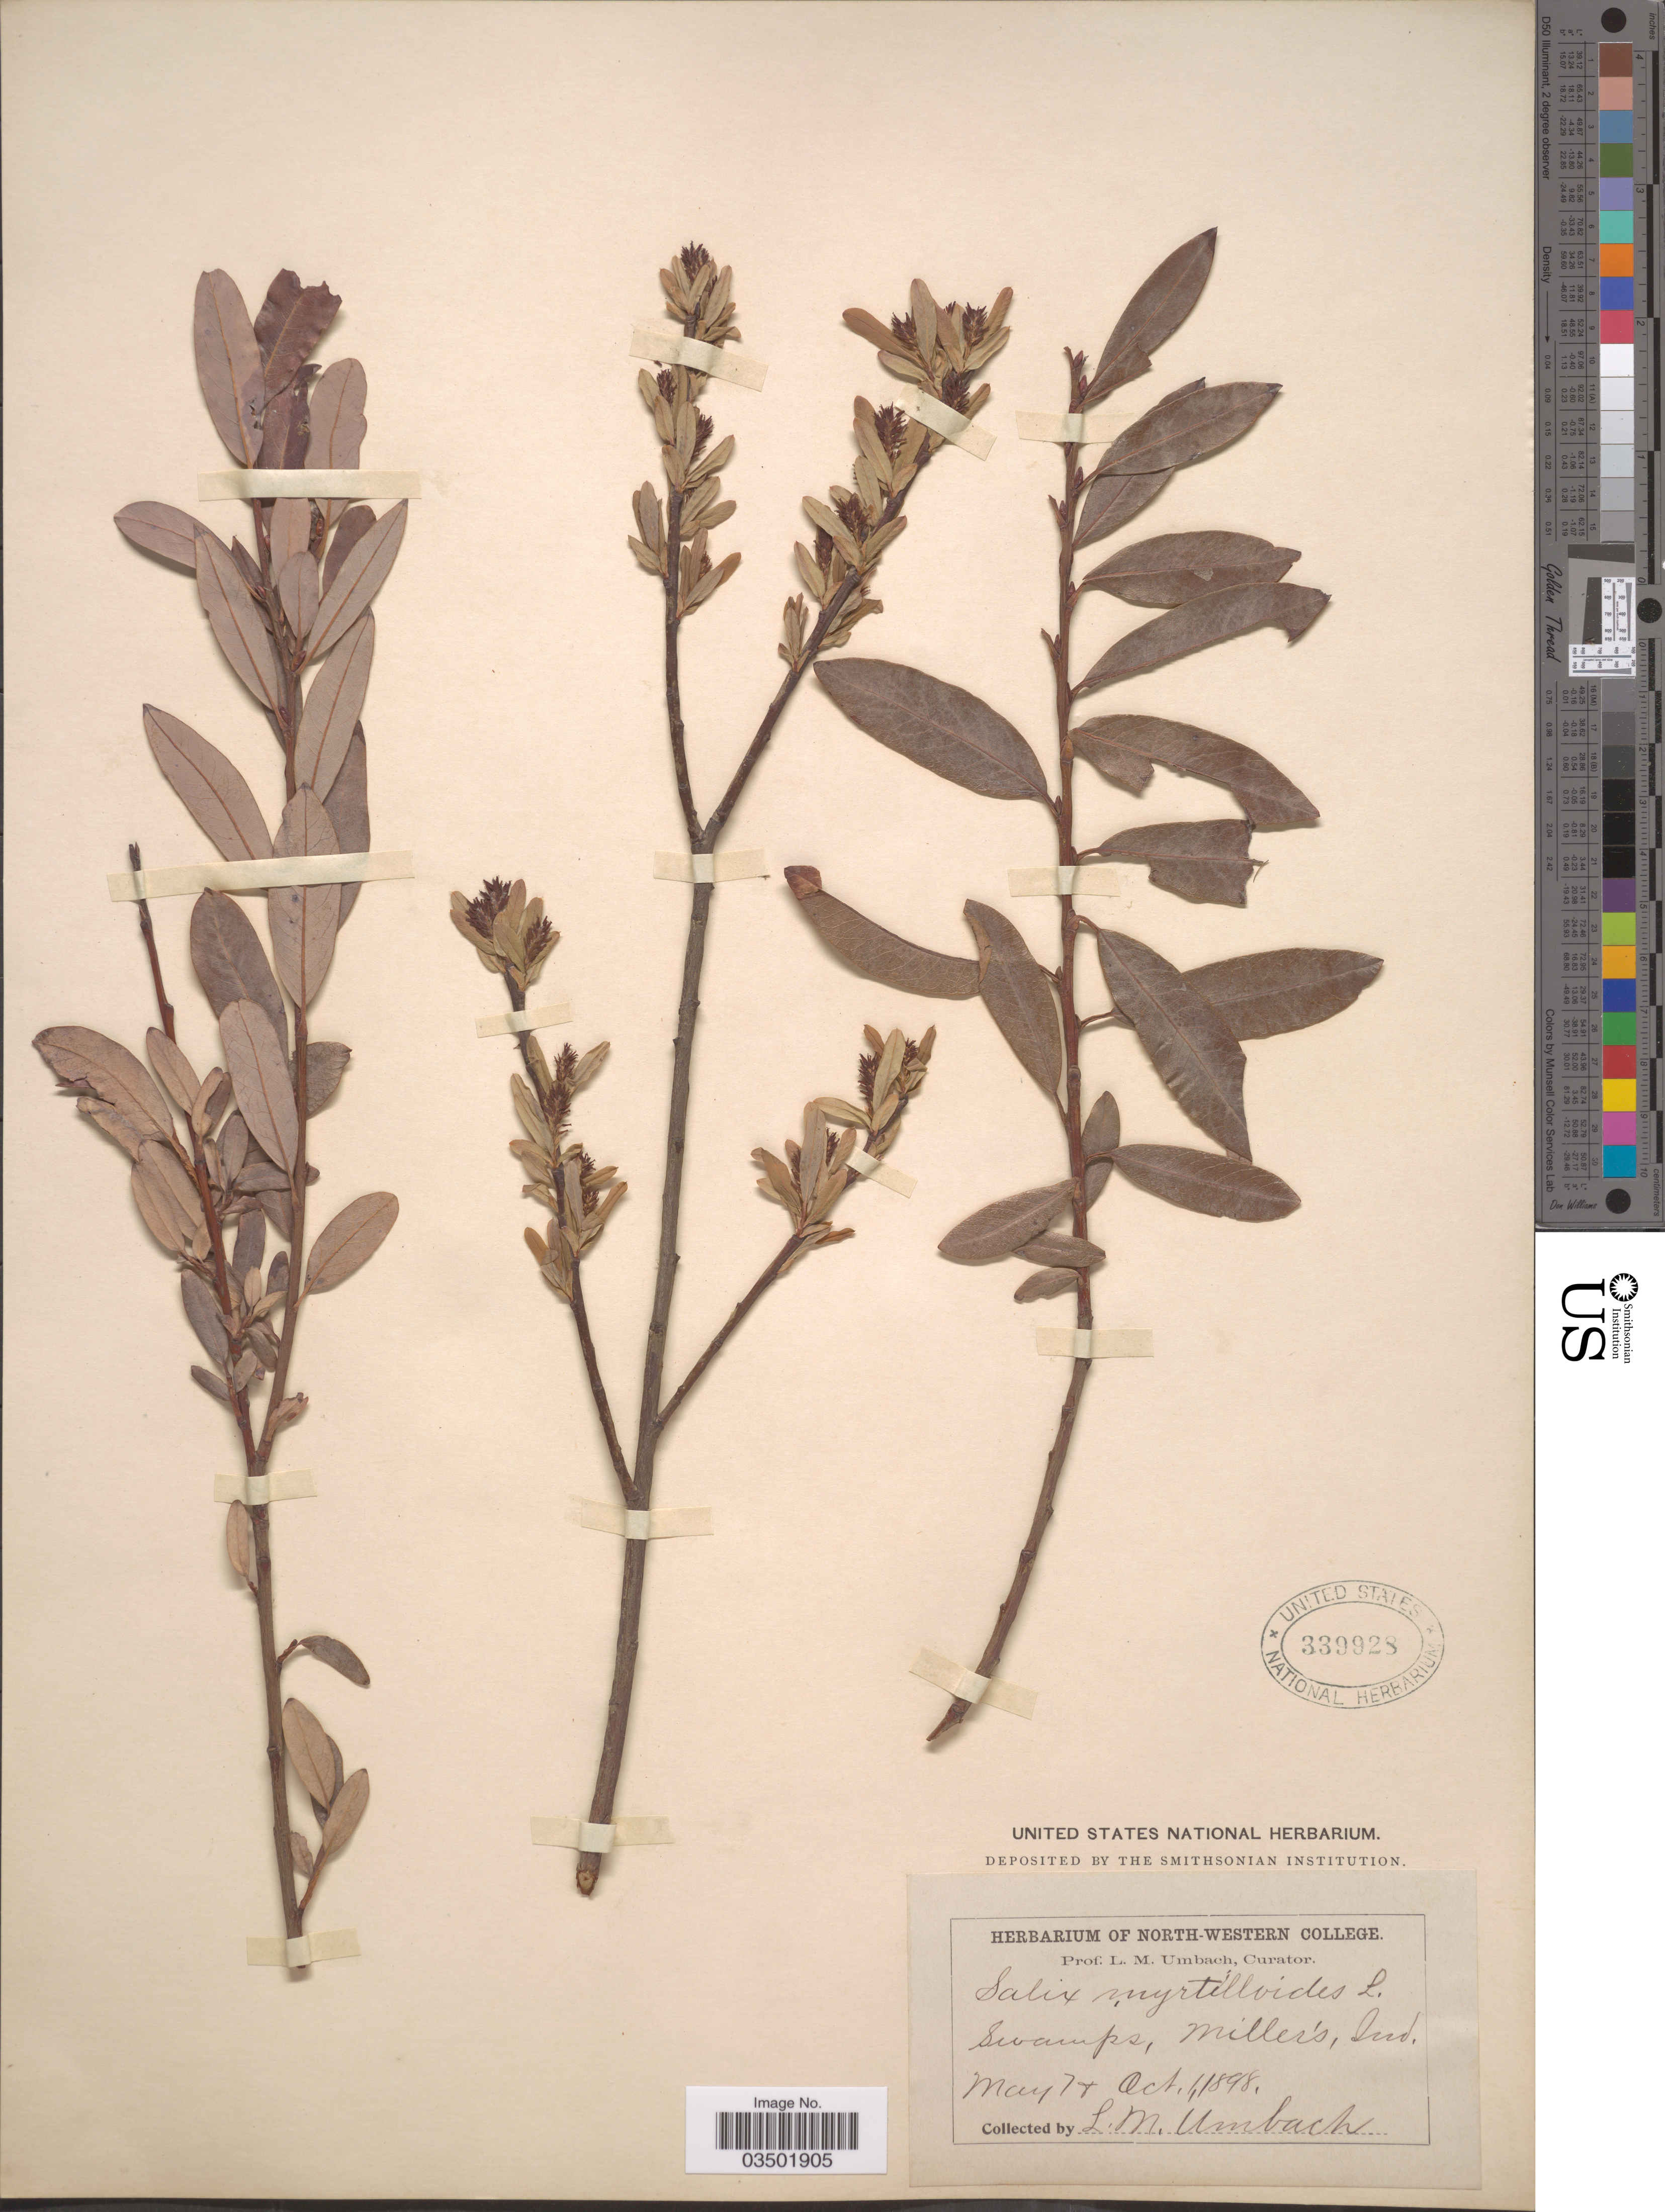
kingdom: Plantae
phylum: Tracheophyta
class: Magnoliopsida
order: Malpighiales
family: Salicaceae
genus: Salix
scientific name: Salix pedicellaris var. hypoglauca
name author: Fernald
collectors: L. M. Umbach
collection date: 1898-05-07/1898-10-01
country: United States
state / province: Indiana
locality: Swamps, Miller's.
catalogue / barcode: US 339928